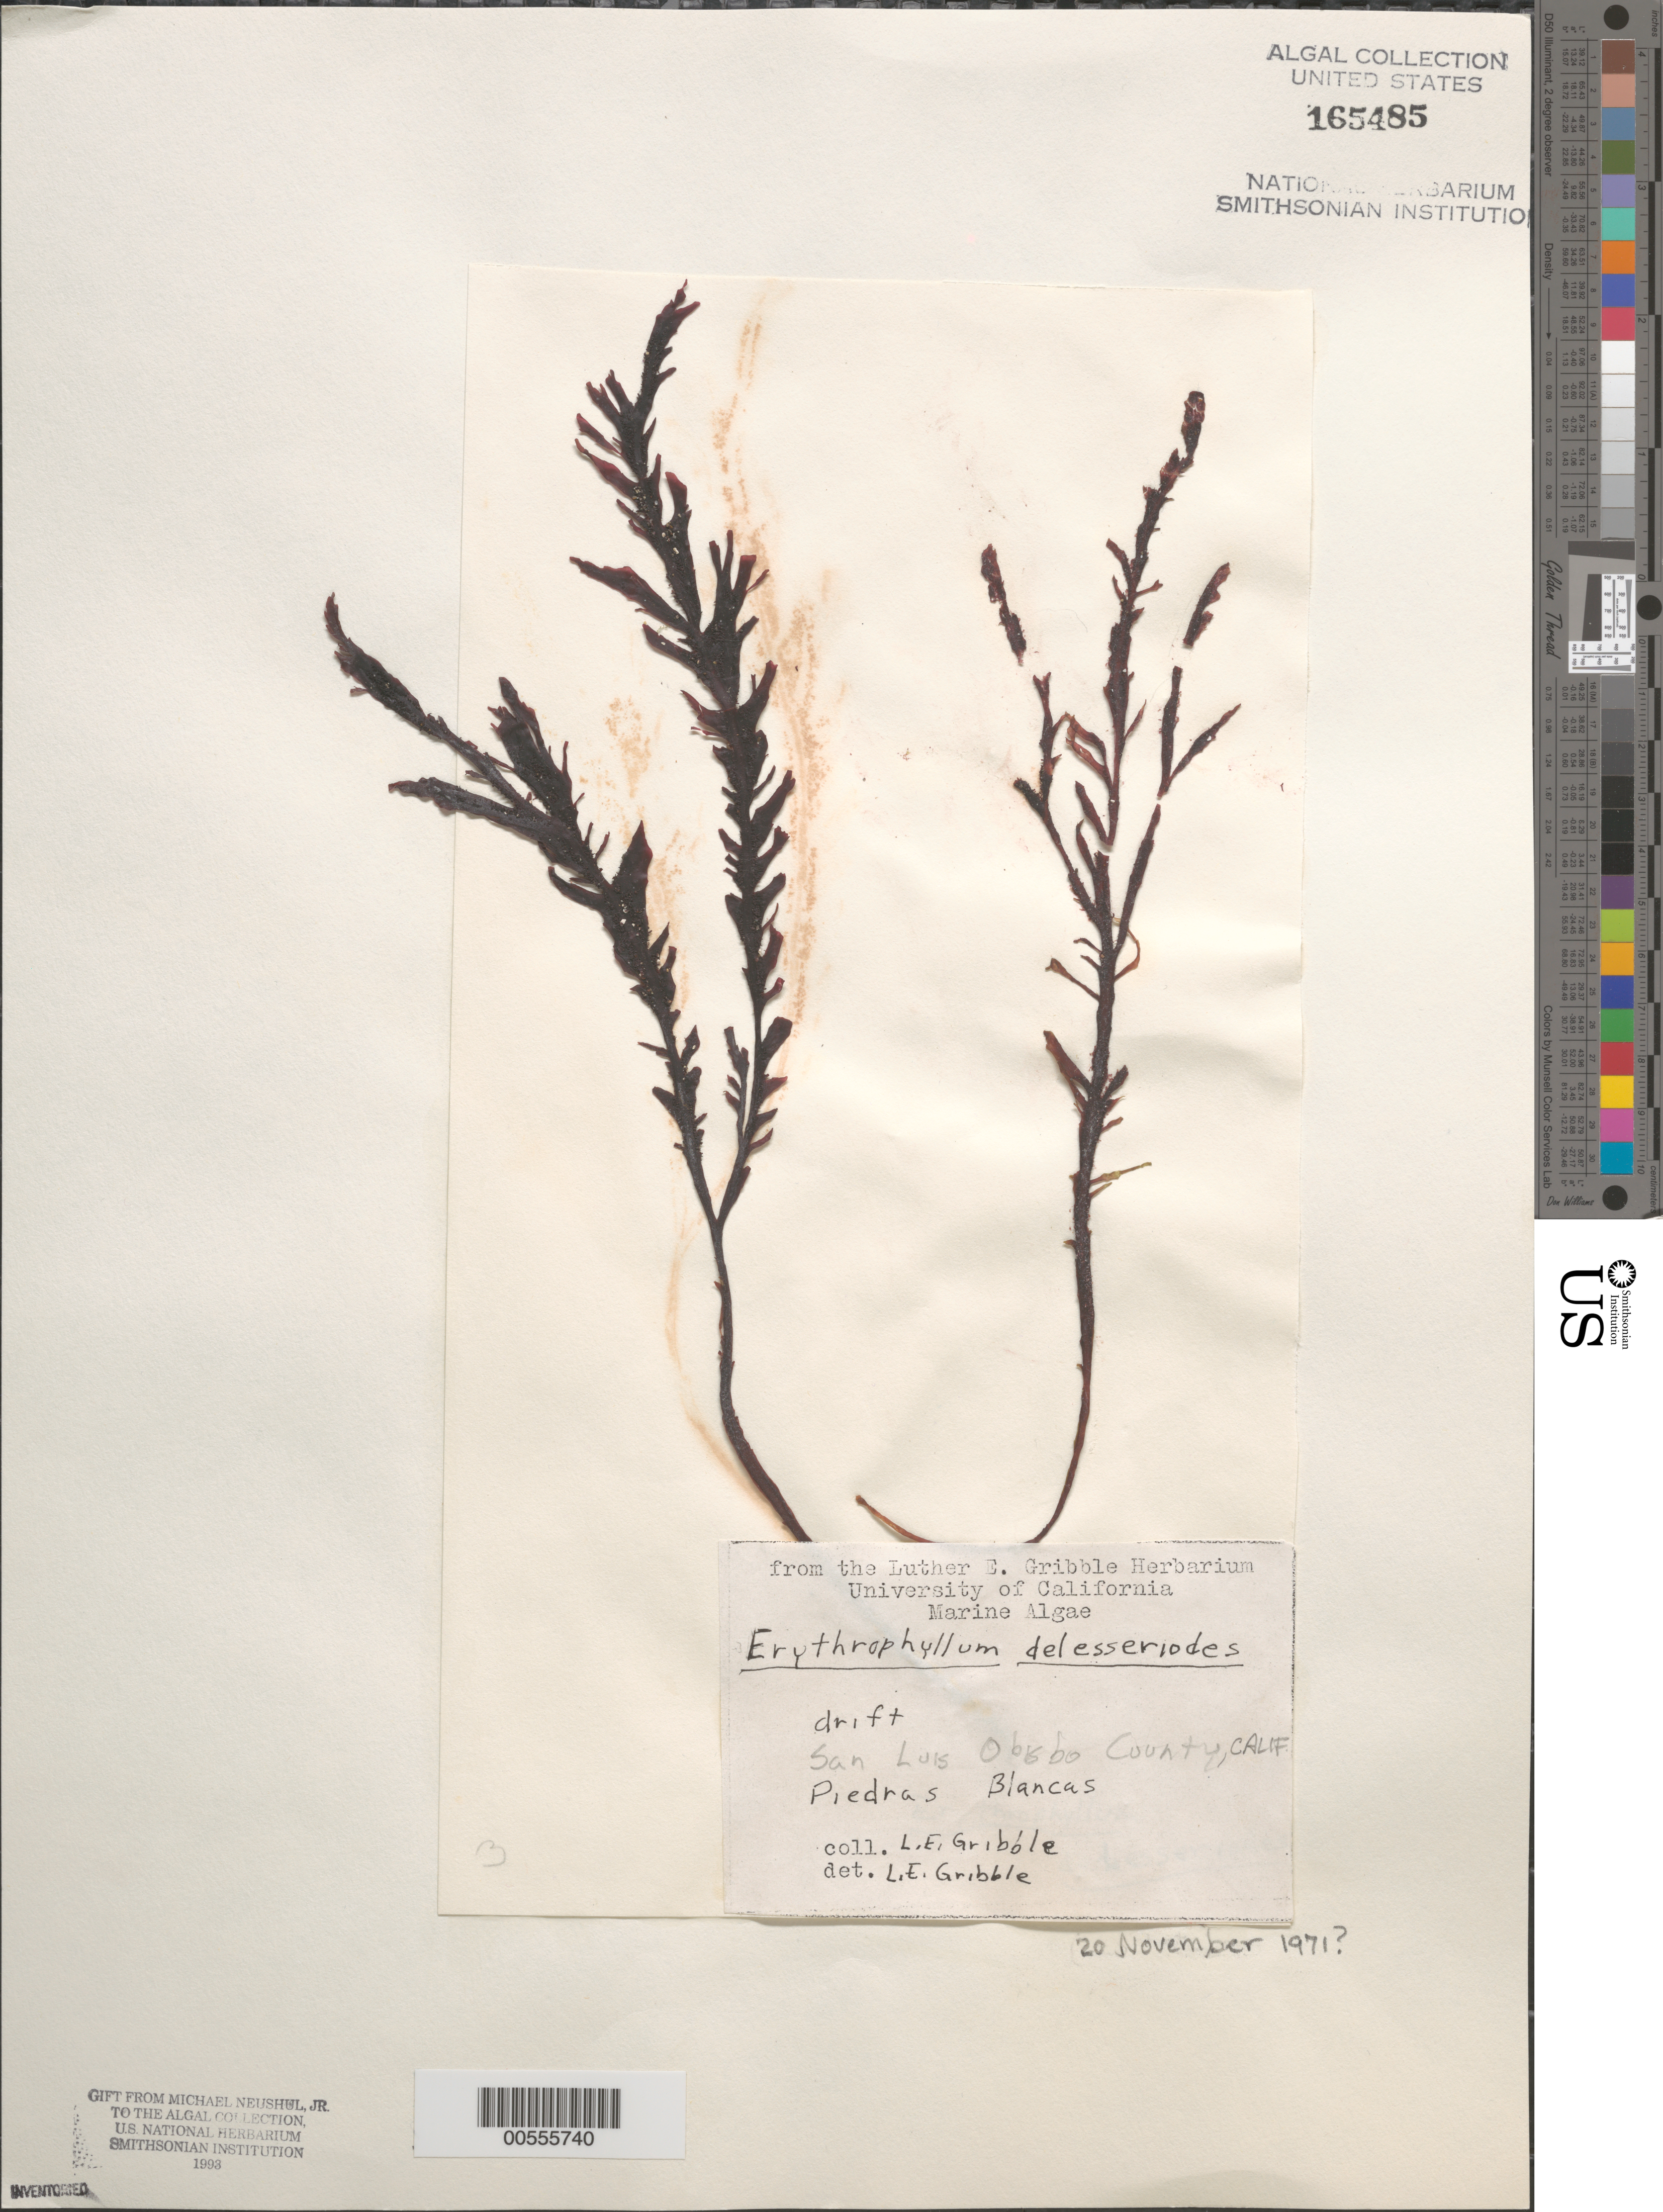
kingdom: Plantae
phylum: Rhodophyta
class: Florideophyceae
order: Gigartinales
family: Kallymeniaceae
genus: Erythrophyllum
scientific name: Erythrophyllum delesserioides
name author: J. Agardh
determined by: Gribble, L. E.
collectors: L. Gribble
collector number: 3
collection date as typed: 20 Nov 1971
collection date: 1971-11-20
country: United States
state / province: California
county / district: San Luis Obispo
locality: Piedras Blancas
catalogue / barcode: US 165485